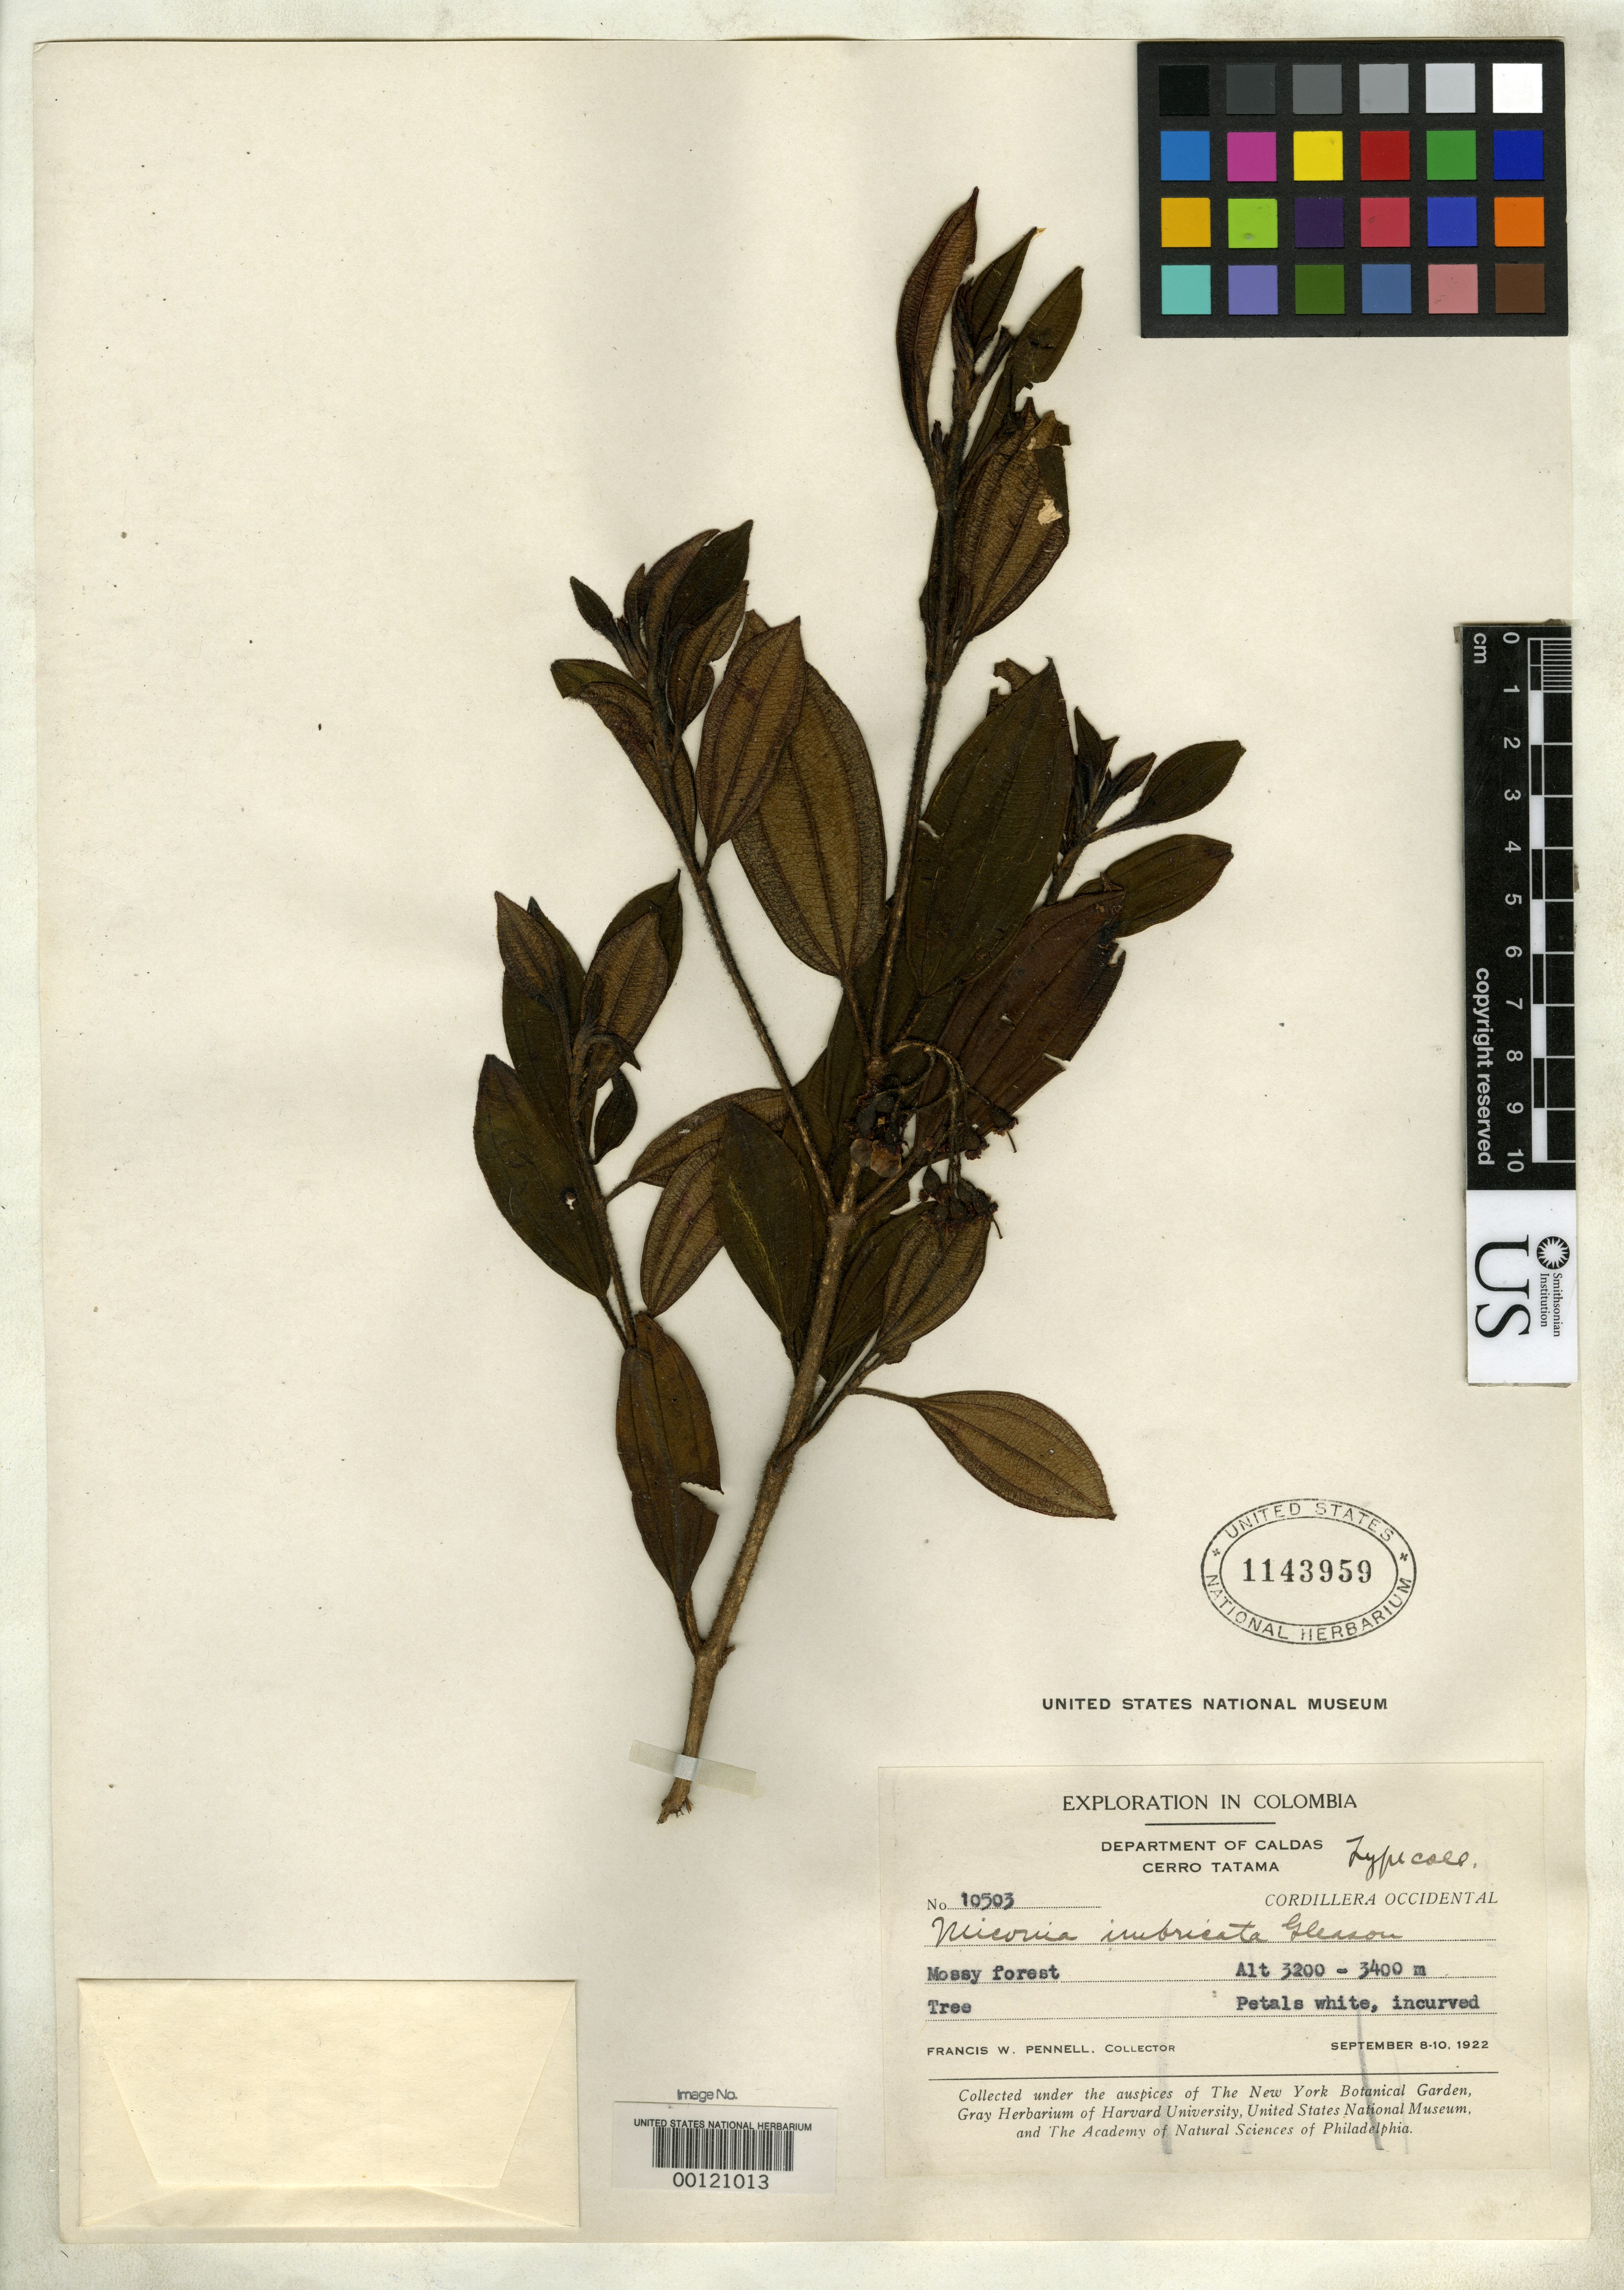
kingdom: Plantae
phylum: Tracheophyta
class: Magnoliopsida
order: Myrtales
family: Melastomataceae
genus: Miconia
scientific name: Miconia imbricata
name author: Gleason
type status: Isotype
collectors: F. W. Pennell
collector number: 10503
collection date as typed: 08 Sep 1922 to 10 Sep 1922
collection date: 1922-09-08/1922-09-10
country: Colombia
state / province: Caldas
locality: Cerro Tatama.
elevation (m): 3200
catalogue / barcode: US 1143959